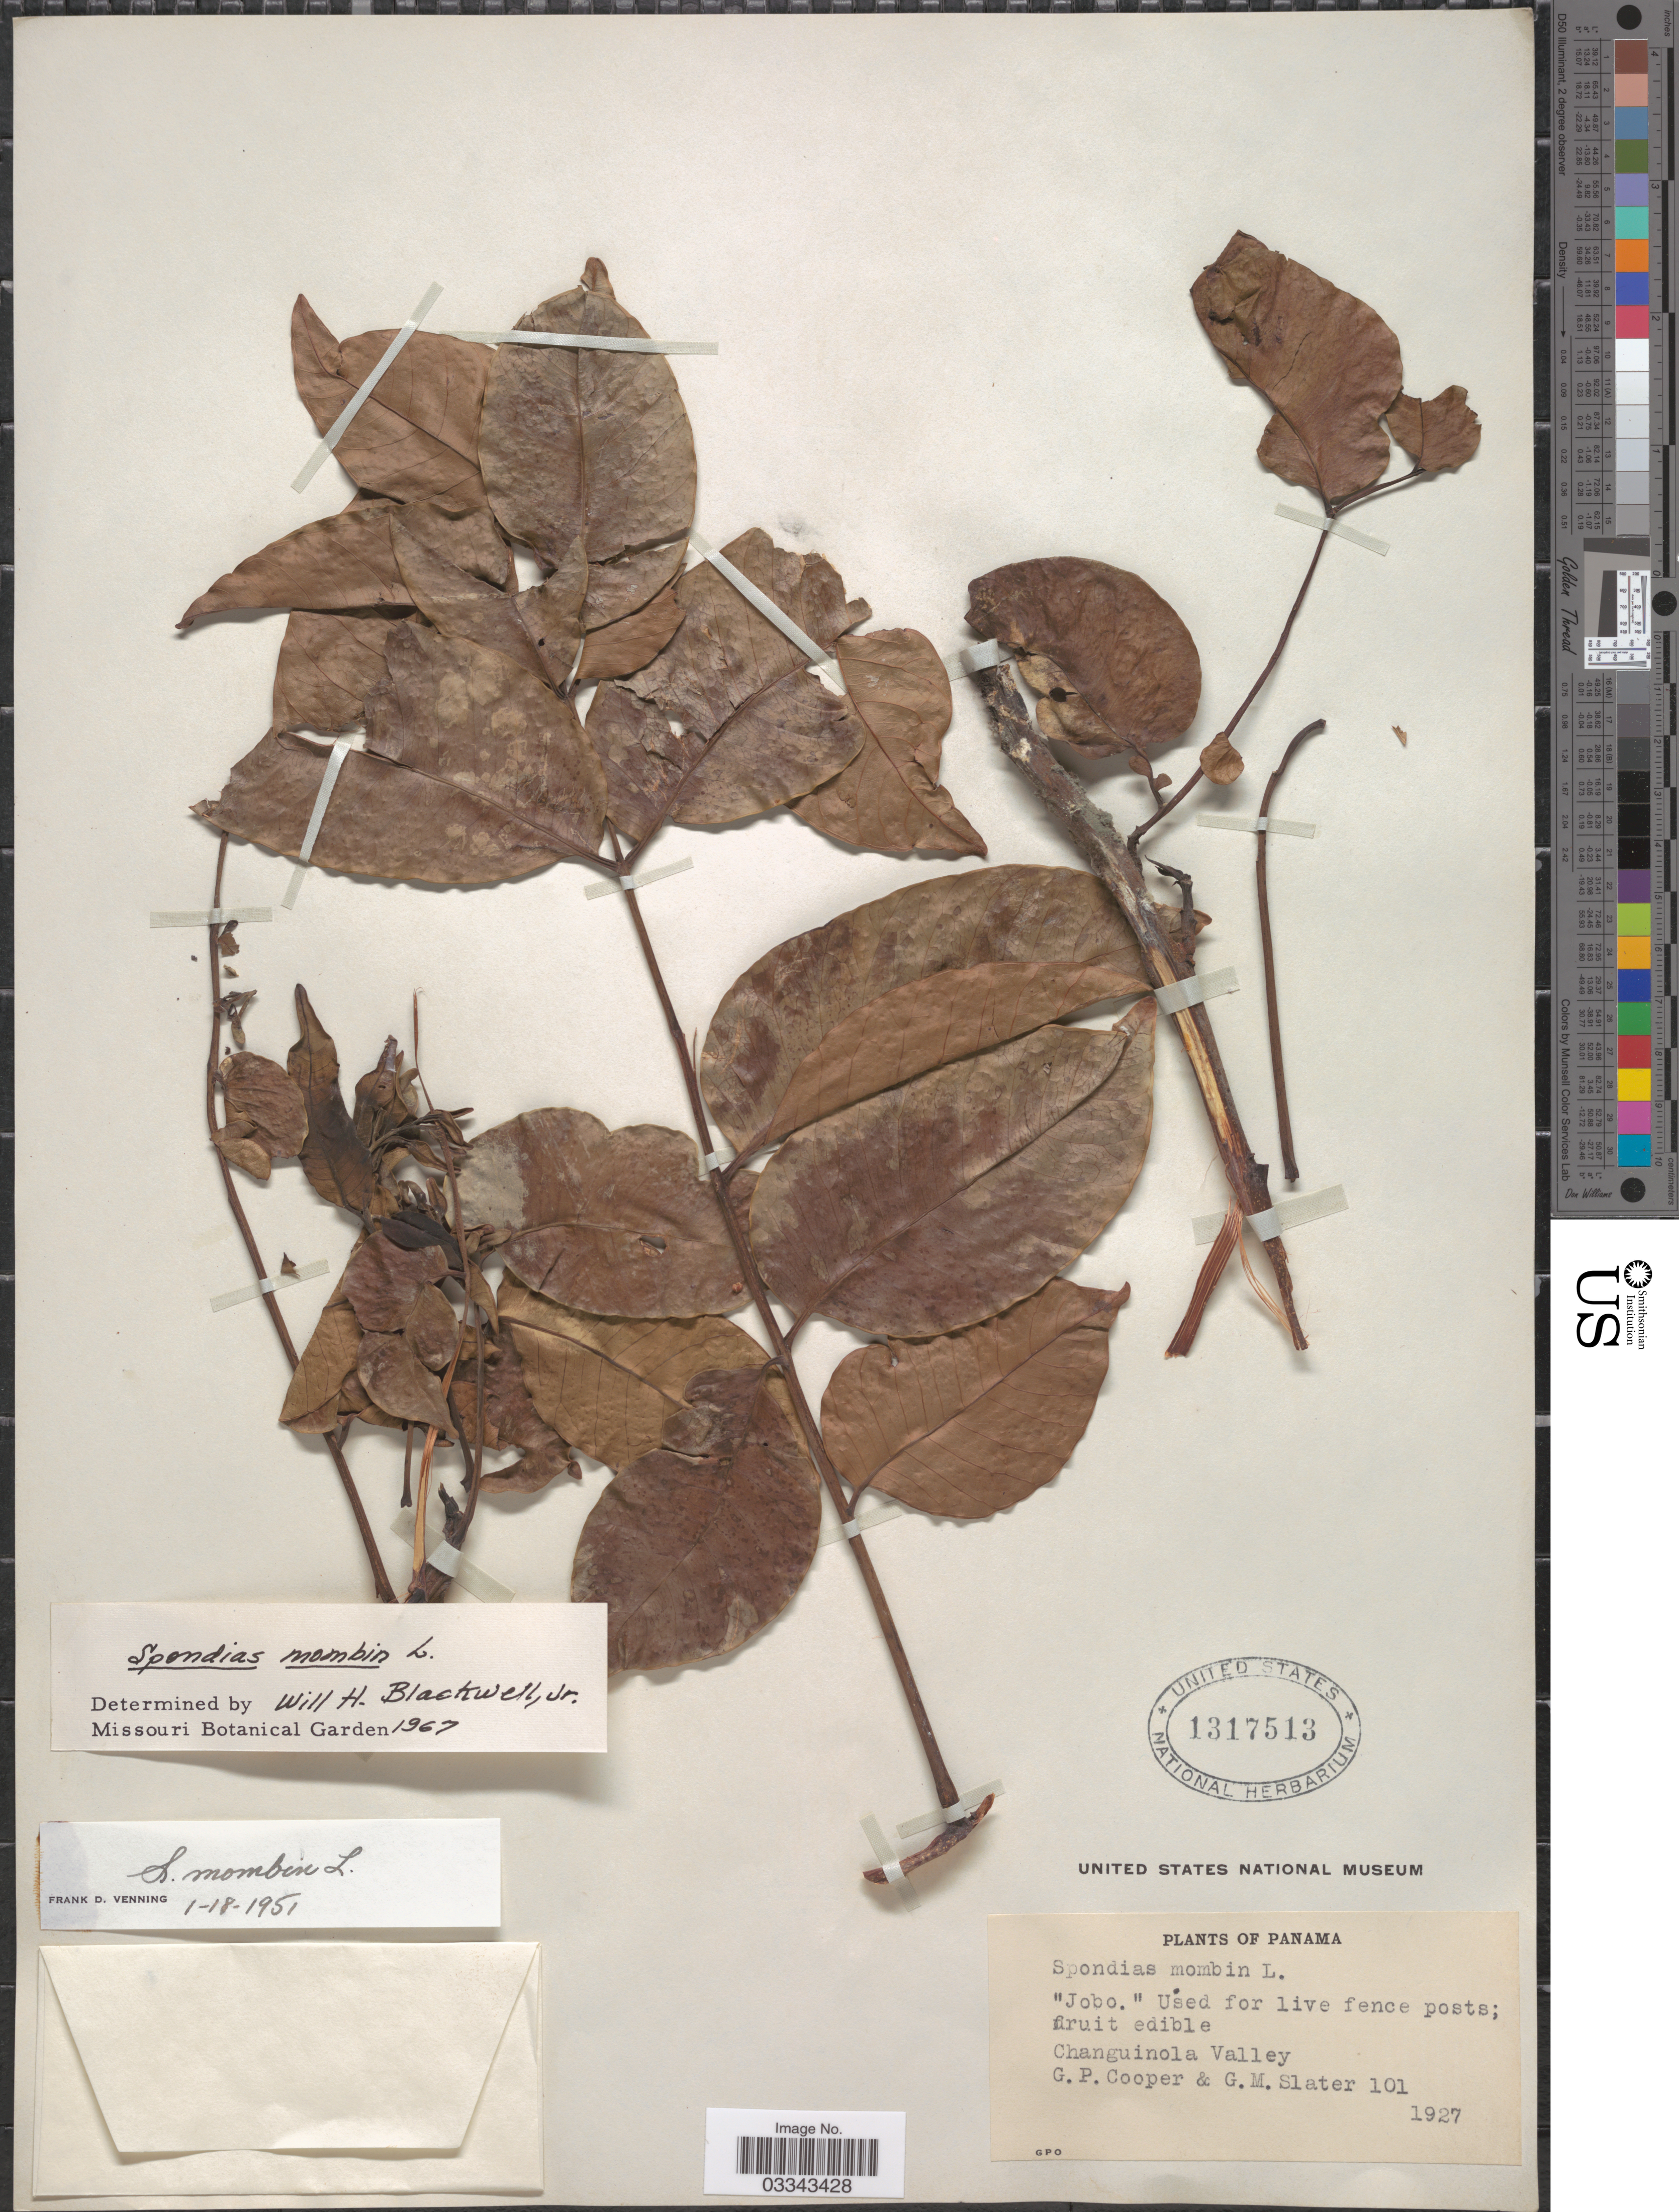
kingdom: Plantae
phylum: Tracheophyta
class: Magnoliopsida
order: Sapindales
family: Anacardiaceae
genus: Spondias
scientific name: Spondias mombin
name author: L.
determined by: Mitchell, John D.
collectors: G. Cooper & G. Slater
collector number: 101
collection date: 1927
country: Panama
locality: Changuinola Valley.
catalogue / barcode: US 1317513